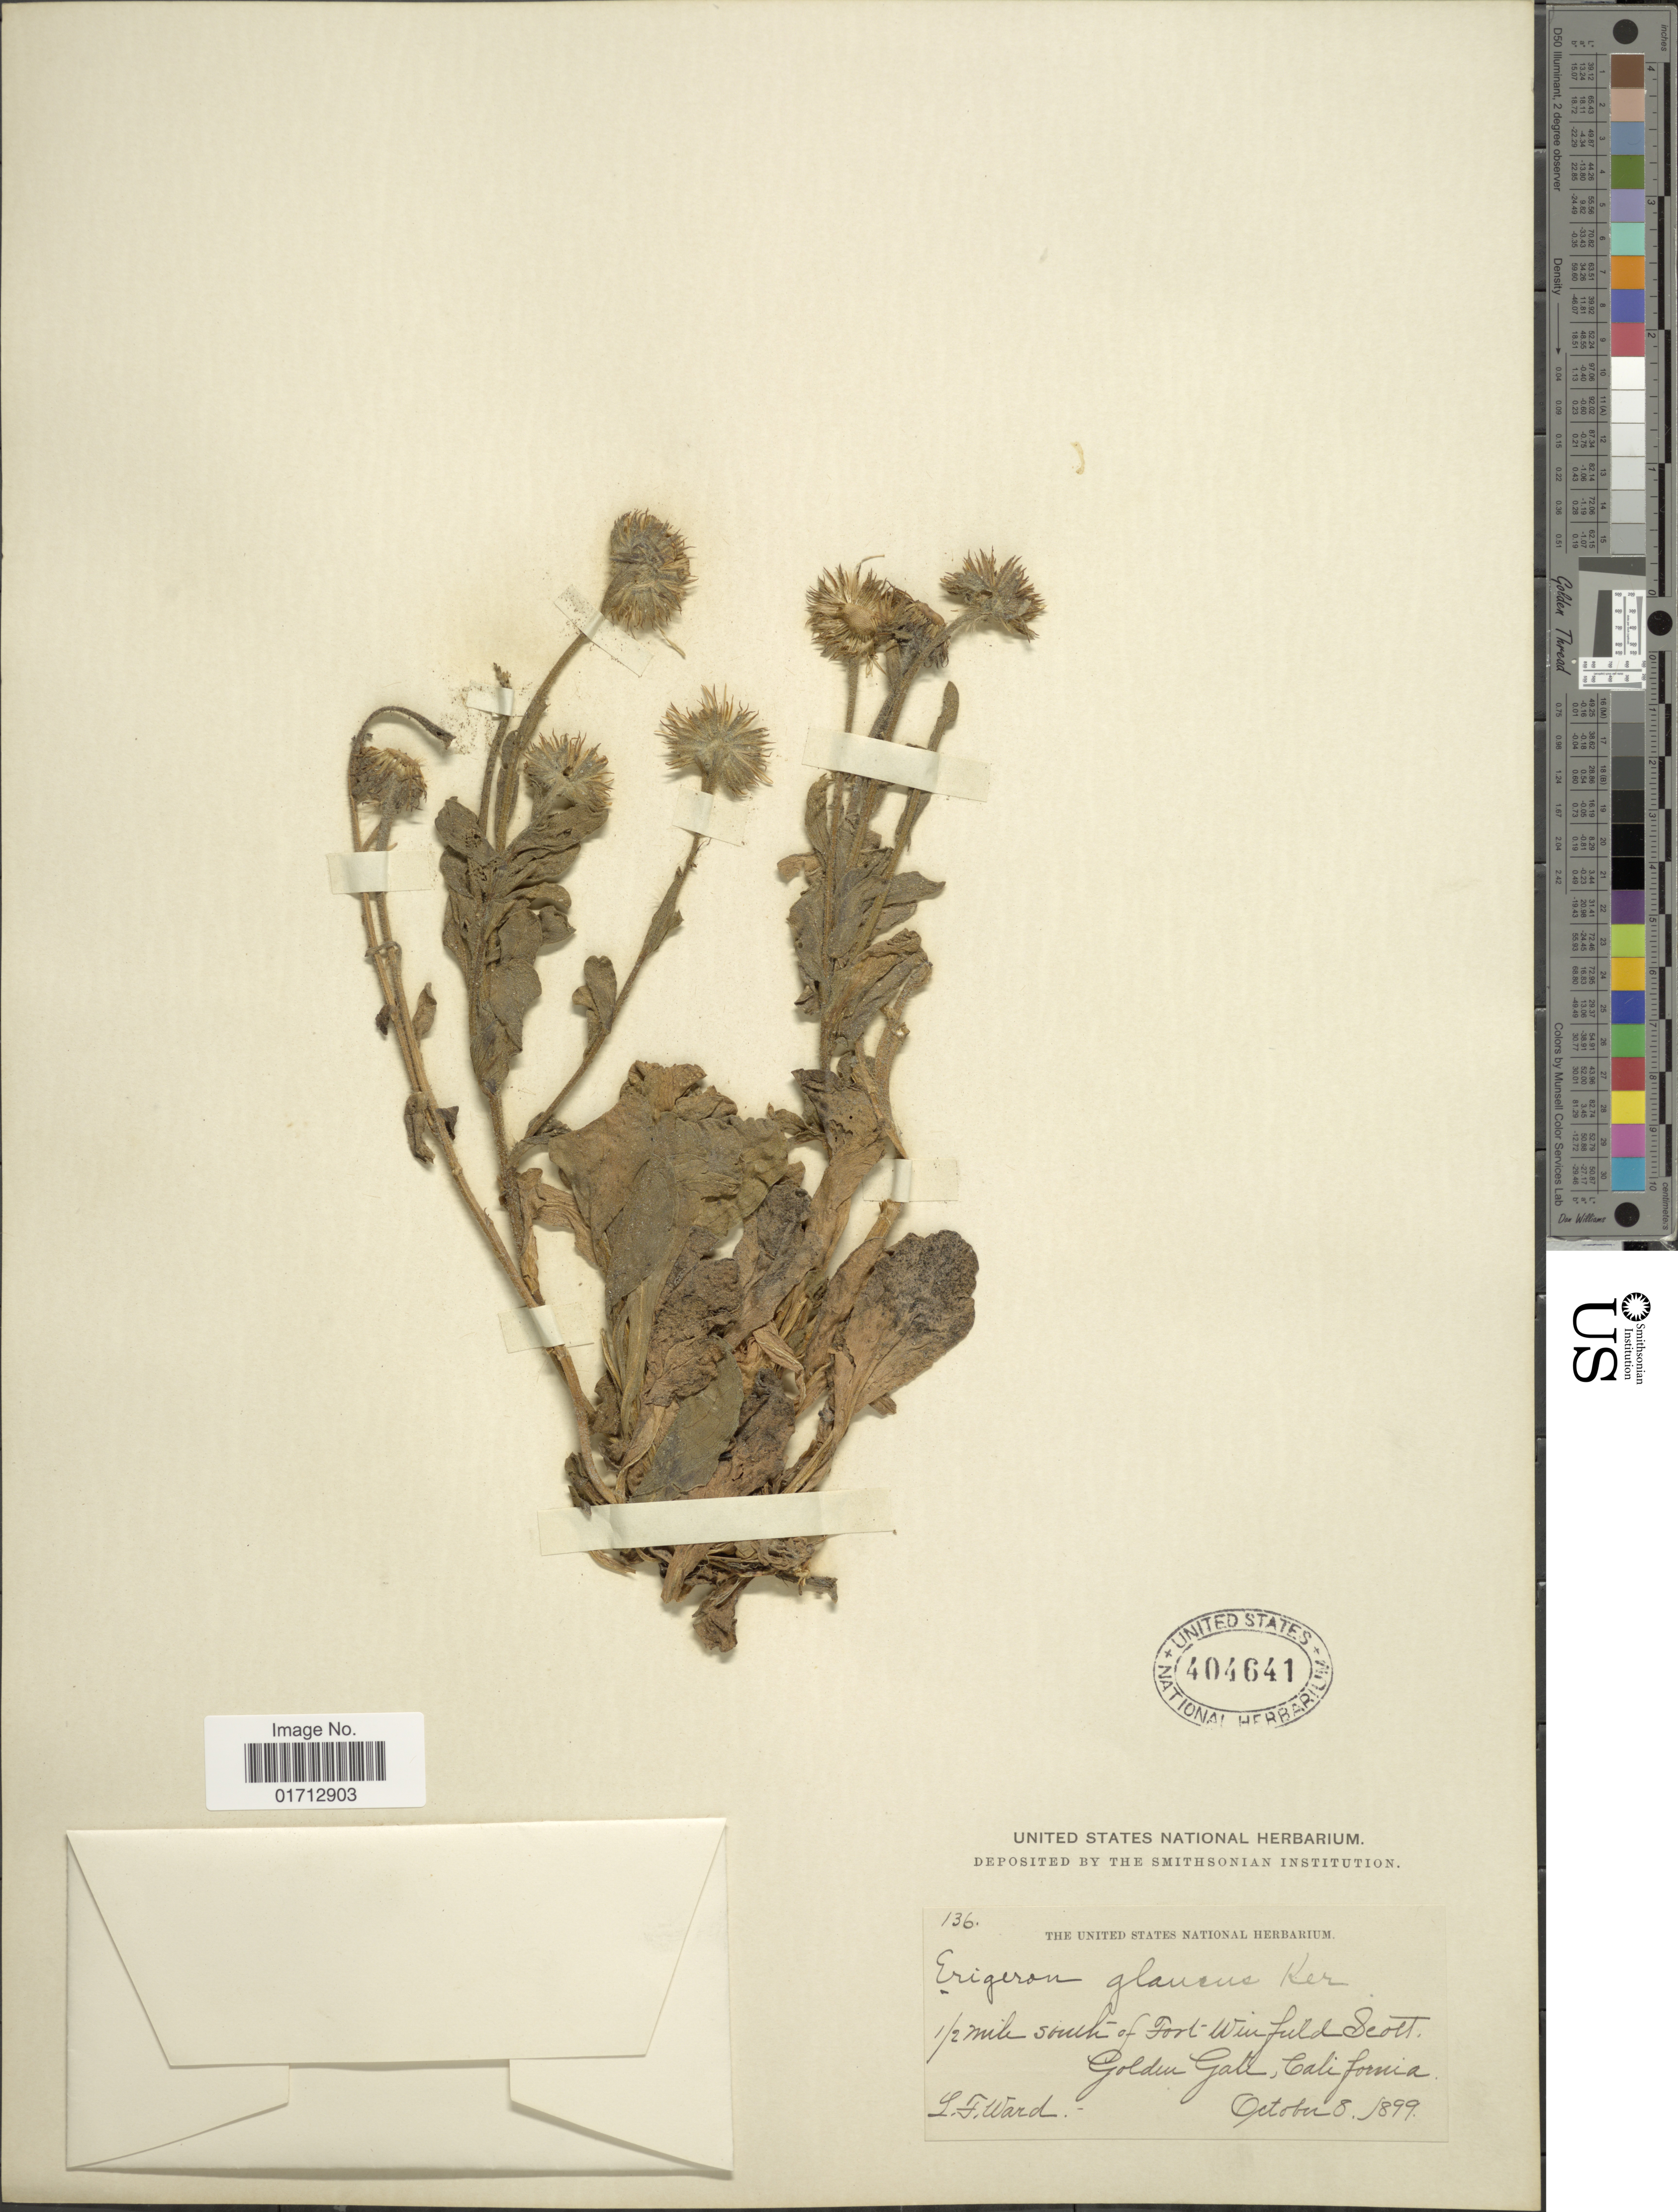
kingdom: Plantae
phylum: Tracheophyta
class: Magnoliopsida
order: Asterales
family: Asteraceae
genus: Erigeron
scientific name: Erigeron glaucus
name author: Ker Gawl.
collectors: L. Ward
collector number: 136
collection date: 1899-10-08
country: United States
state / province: California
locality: Golden Gale.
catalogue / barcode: US 404641